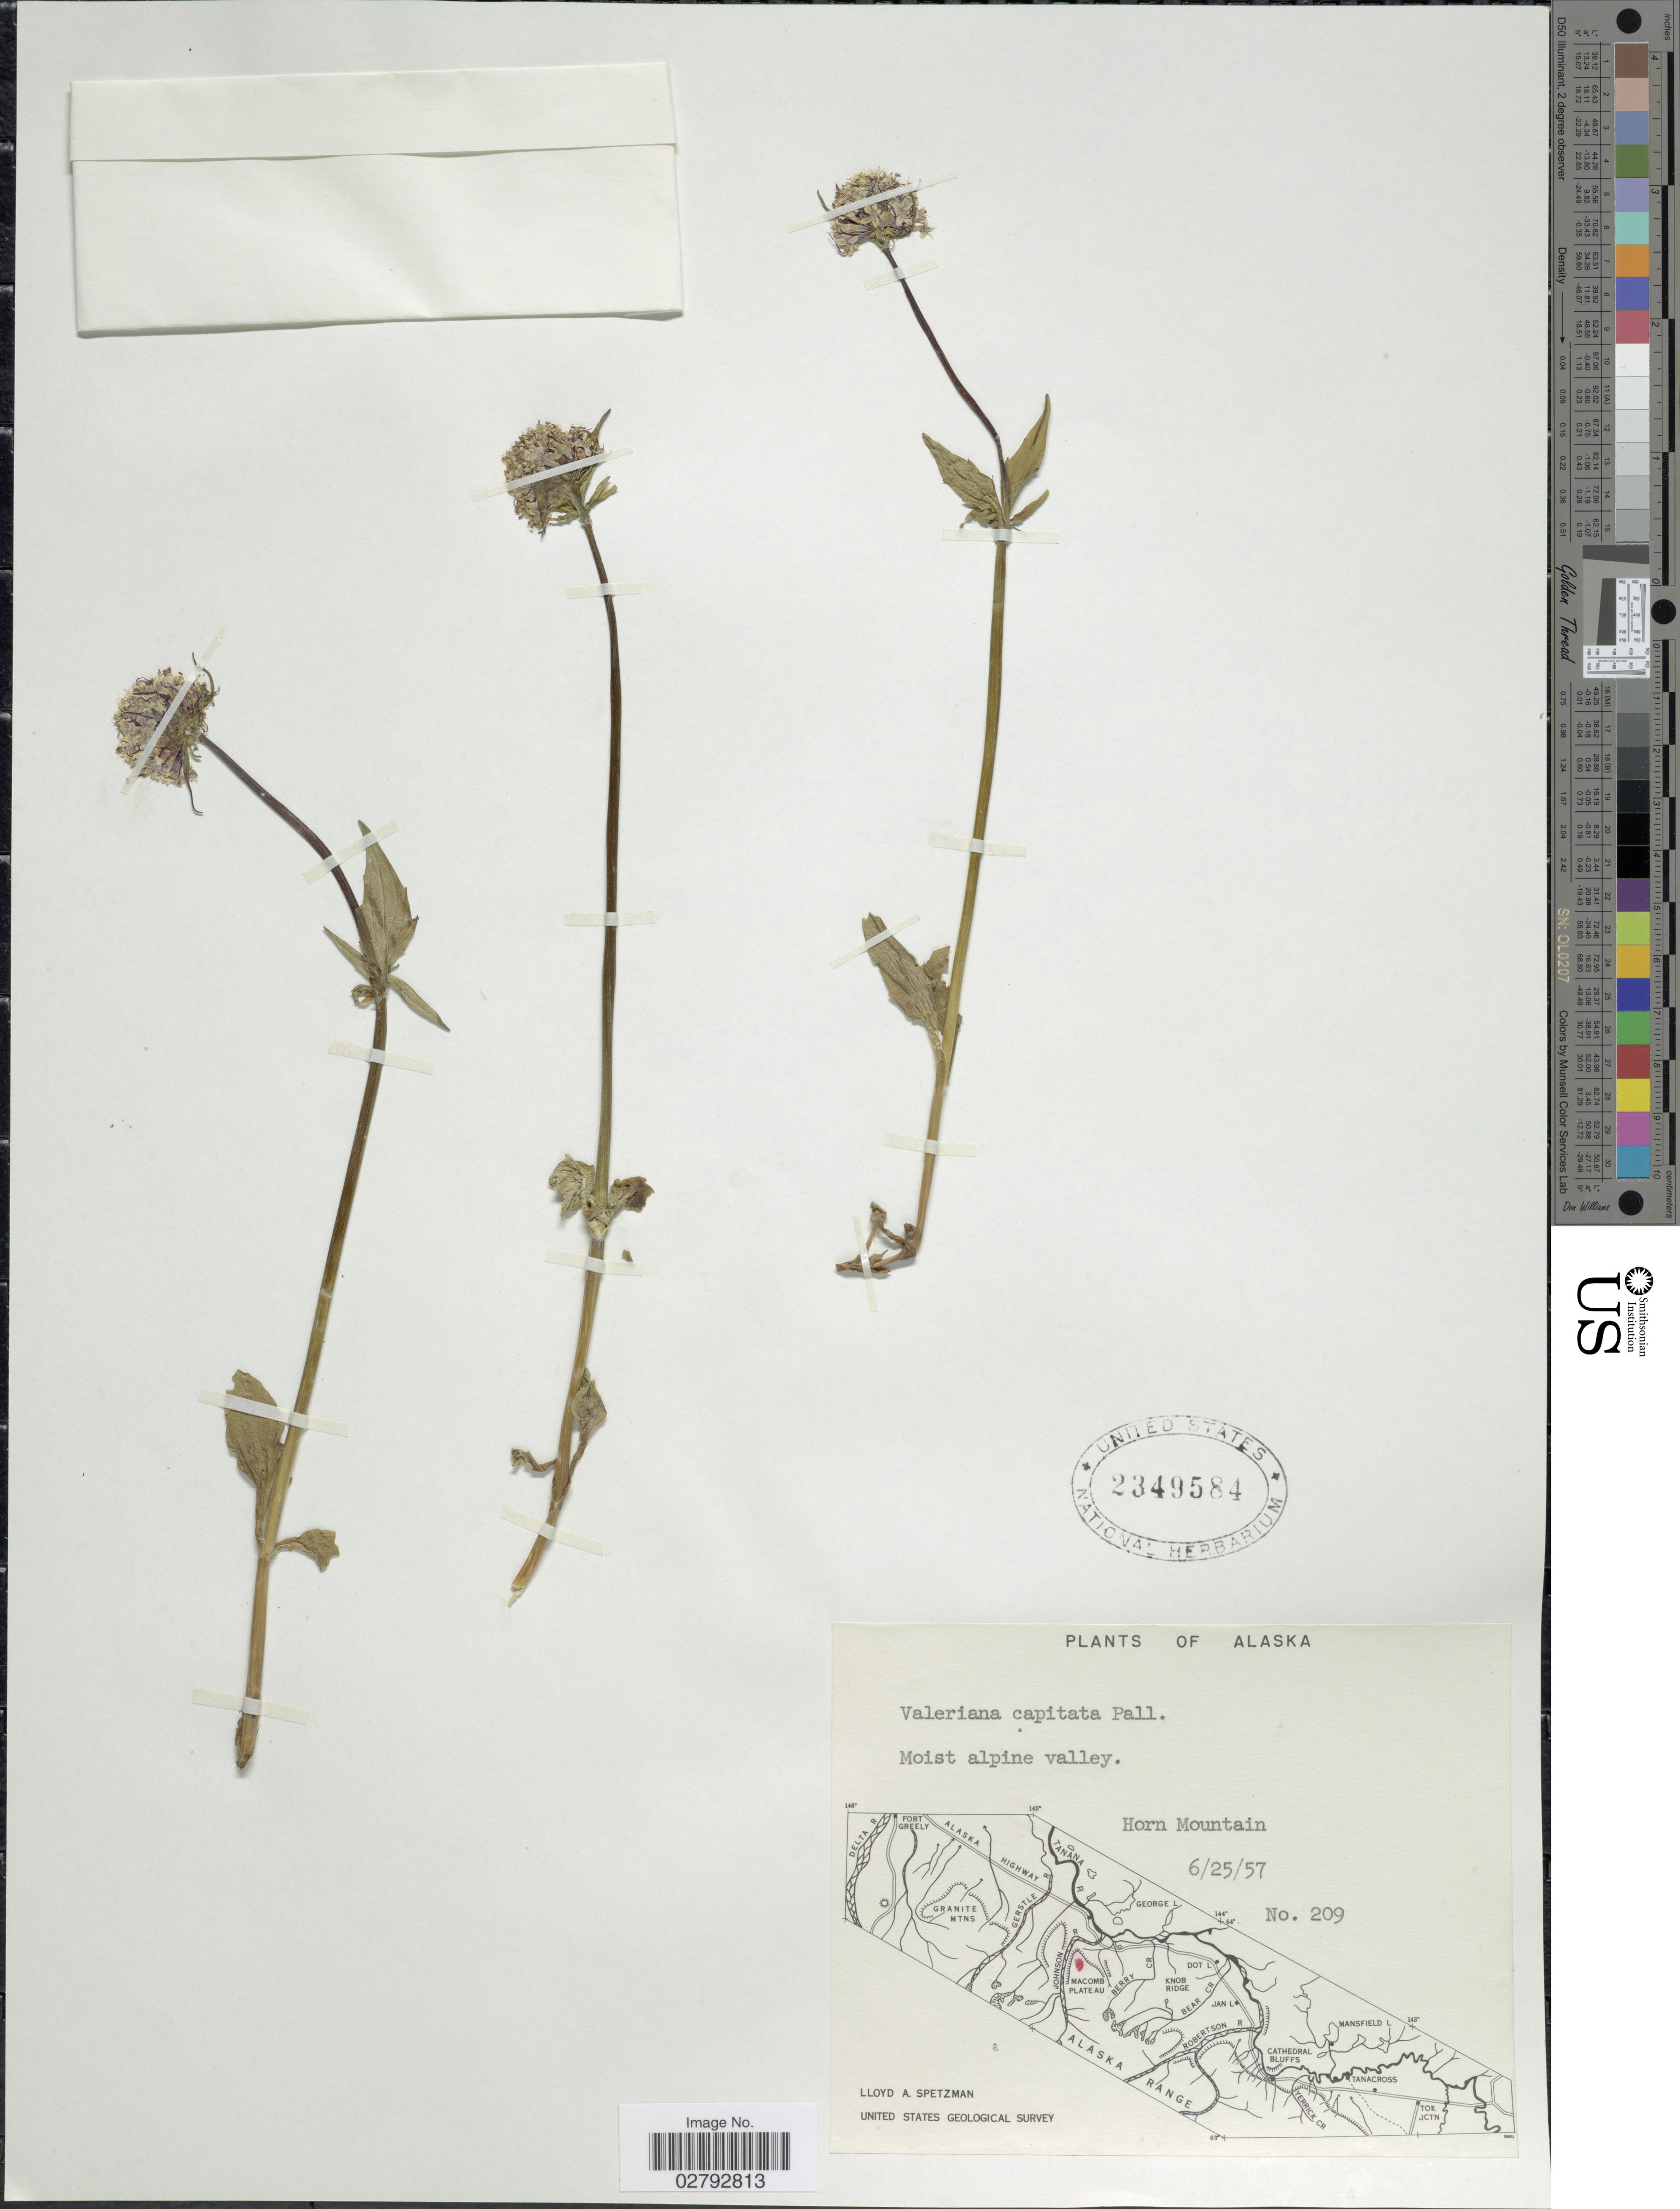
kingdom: Plantae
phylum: Tracheophyta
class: Magnoliopsida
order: Dipsacales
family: Caprifoliaceae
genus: Valeriana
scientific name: Valeriana capitata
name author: Link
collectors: L. Spetzman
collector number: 209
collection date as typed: Transcribed d/m/y: 25/6/57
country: United States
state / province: Alaska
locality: Horn Mountain.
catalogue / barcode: US 2349584